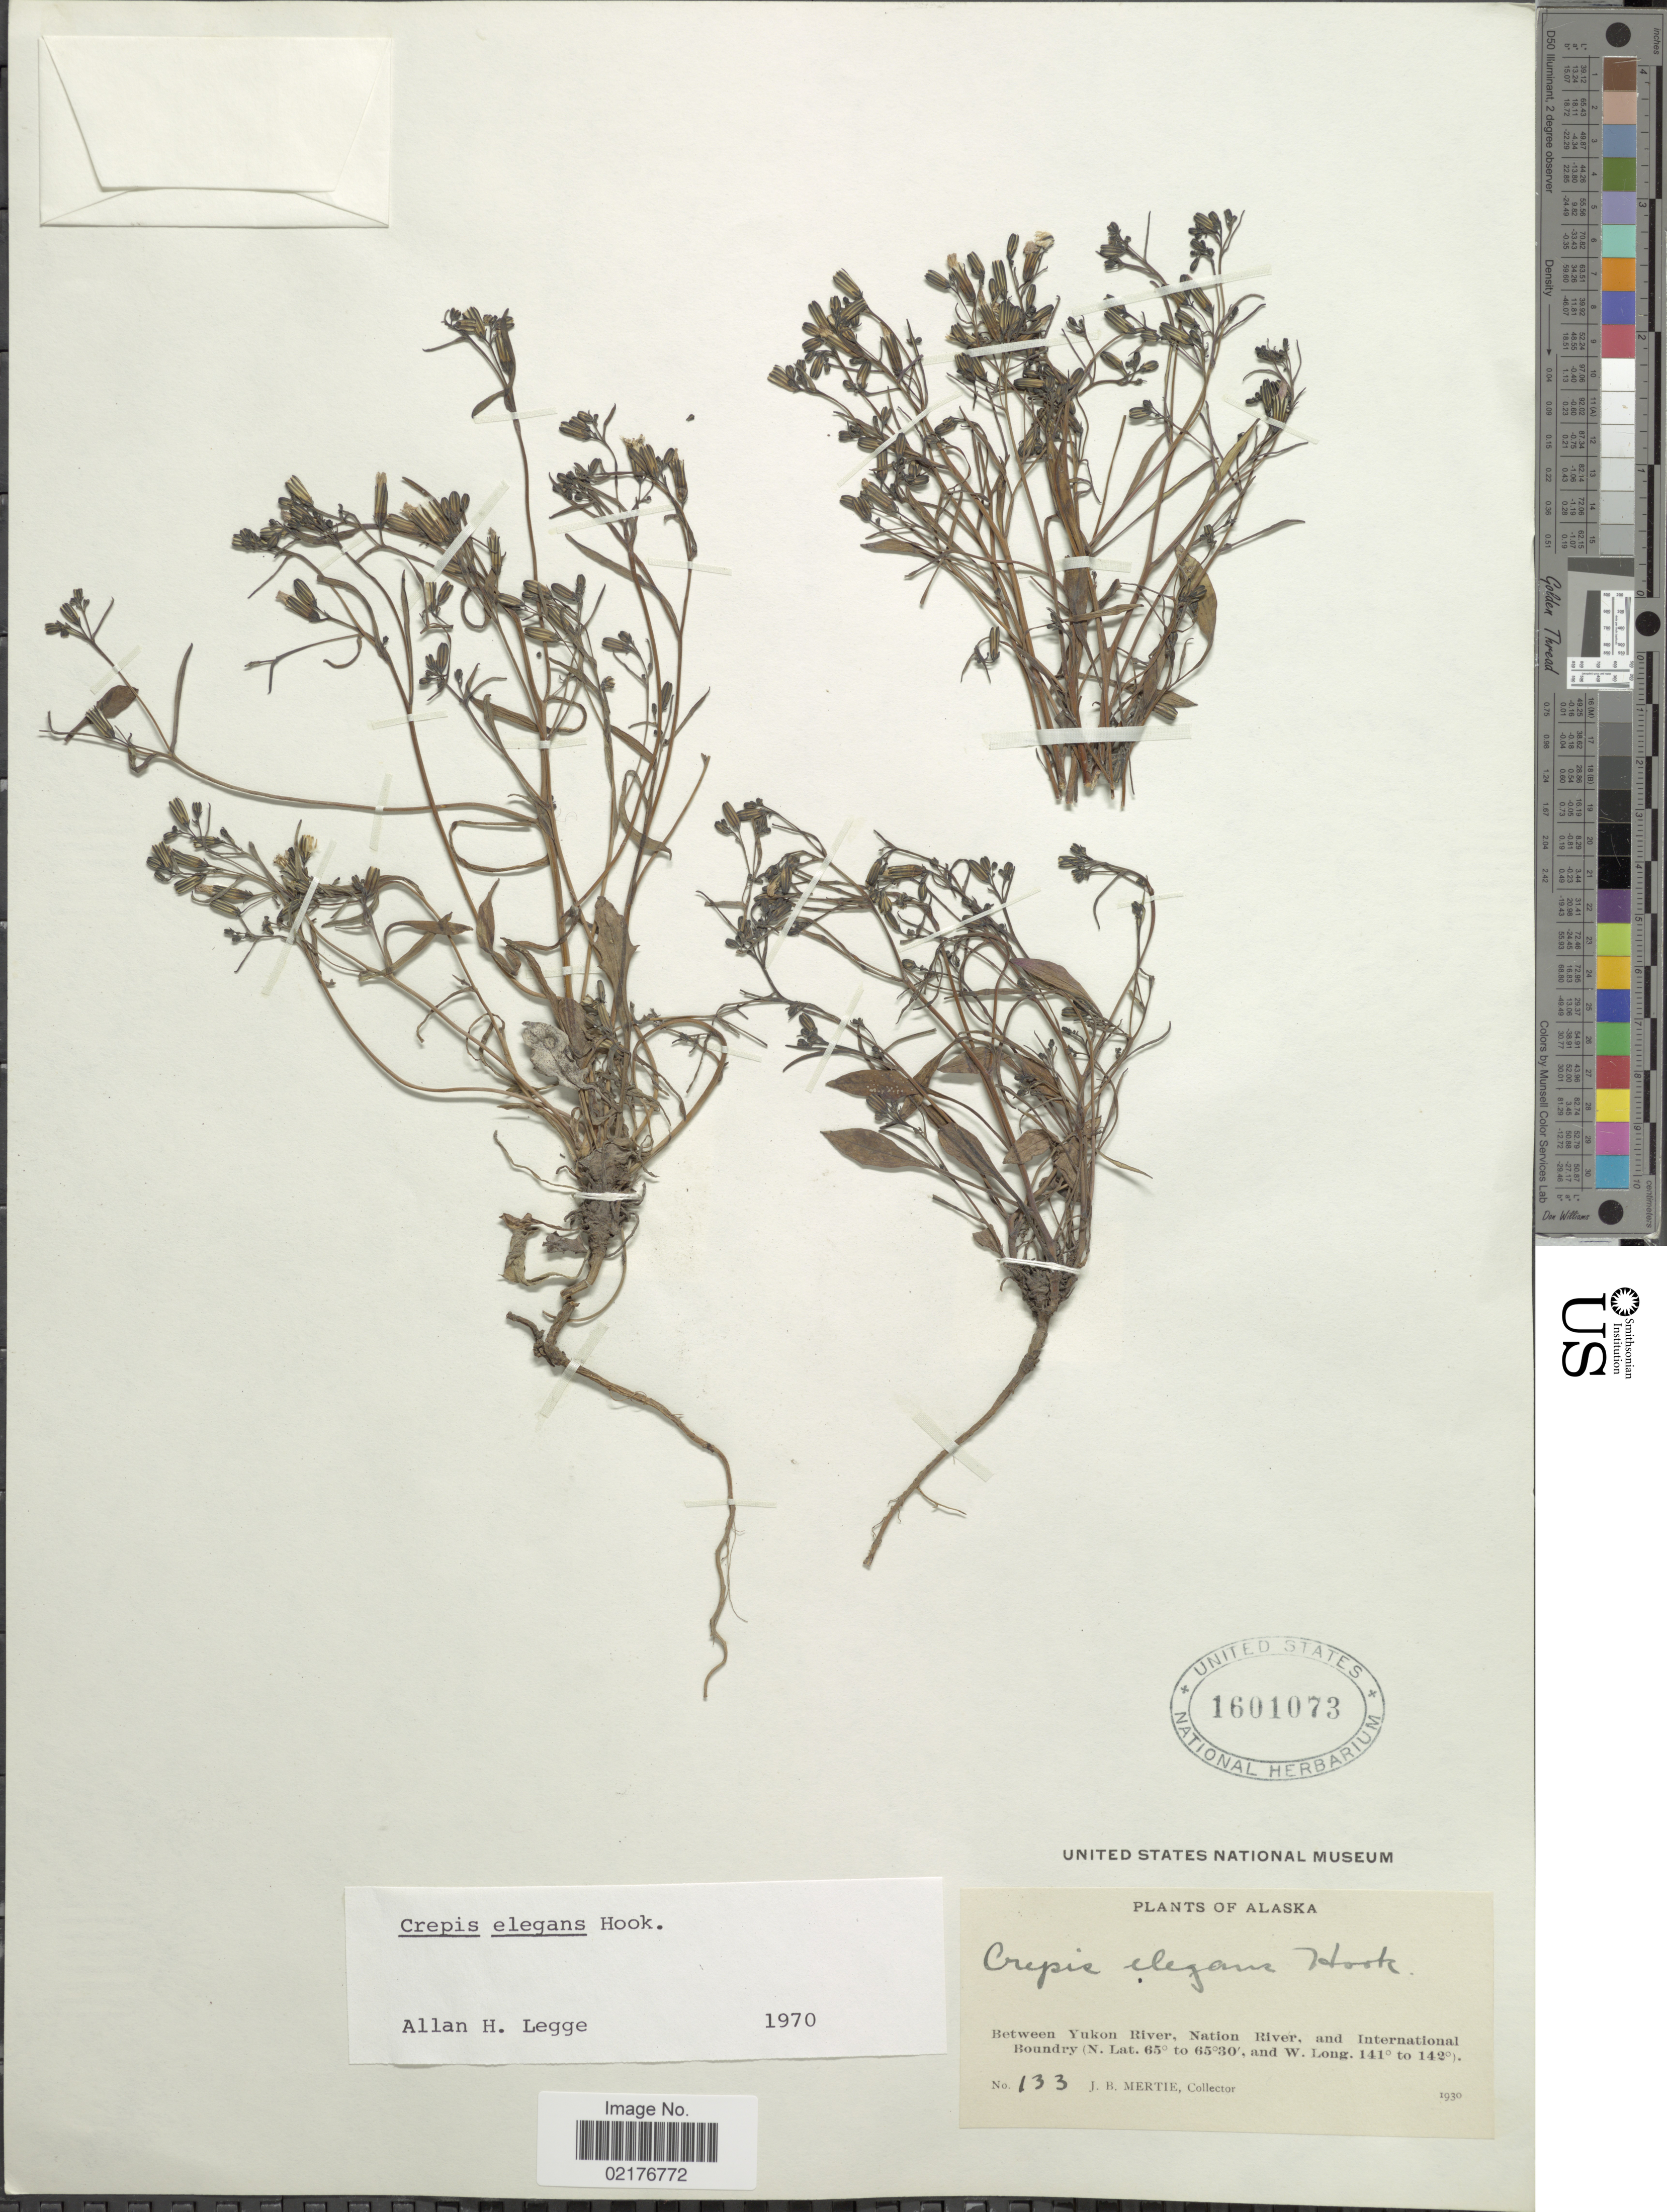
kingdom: Plantae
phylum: Tracheophyta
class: Magnoliopsida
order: Asterales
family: Asteraceae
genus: Askellia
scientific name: Askellia elegans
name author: (Hook.) W.A. Weber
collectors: J. Mertie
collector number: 133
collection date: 1930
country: United States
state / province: Alaska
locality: Between Yuko River, Nation River, and International Boundary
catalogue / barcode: US 1601073